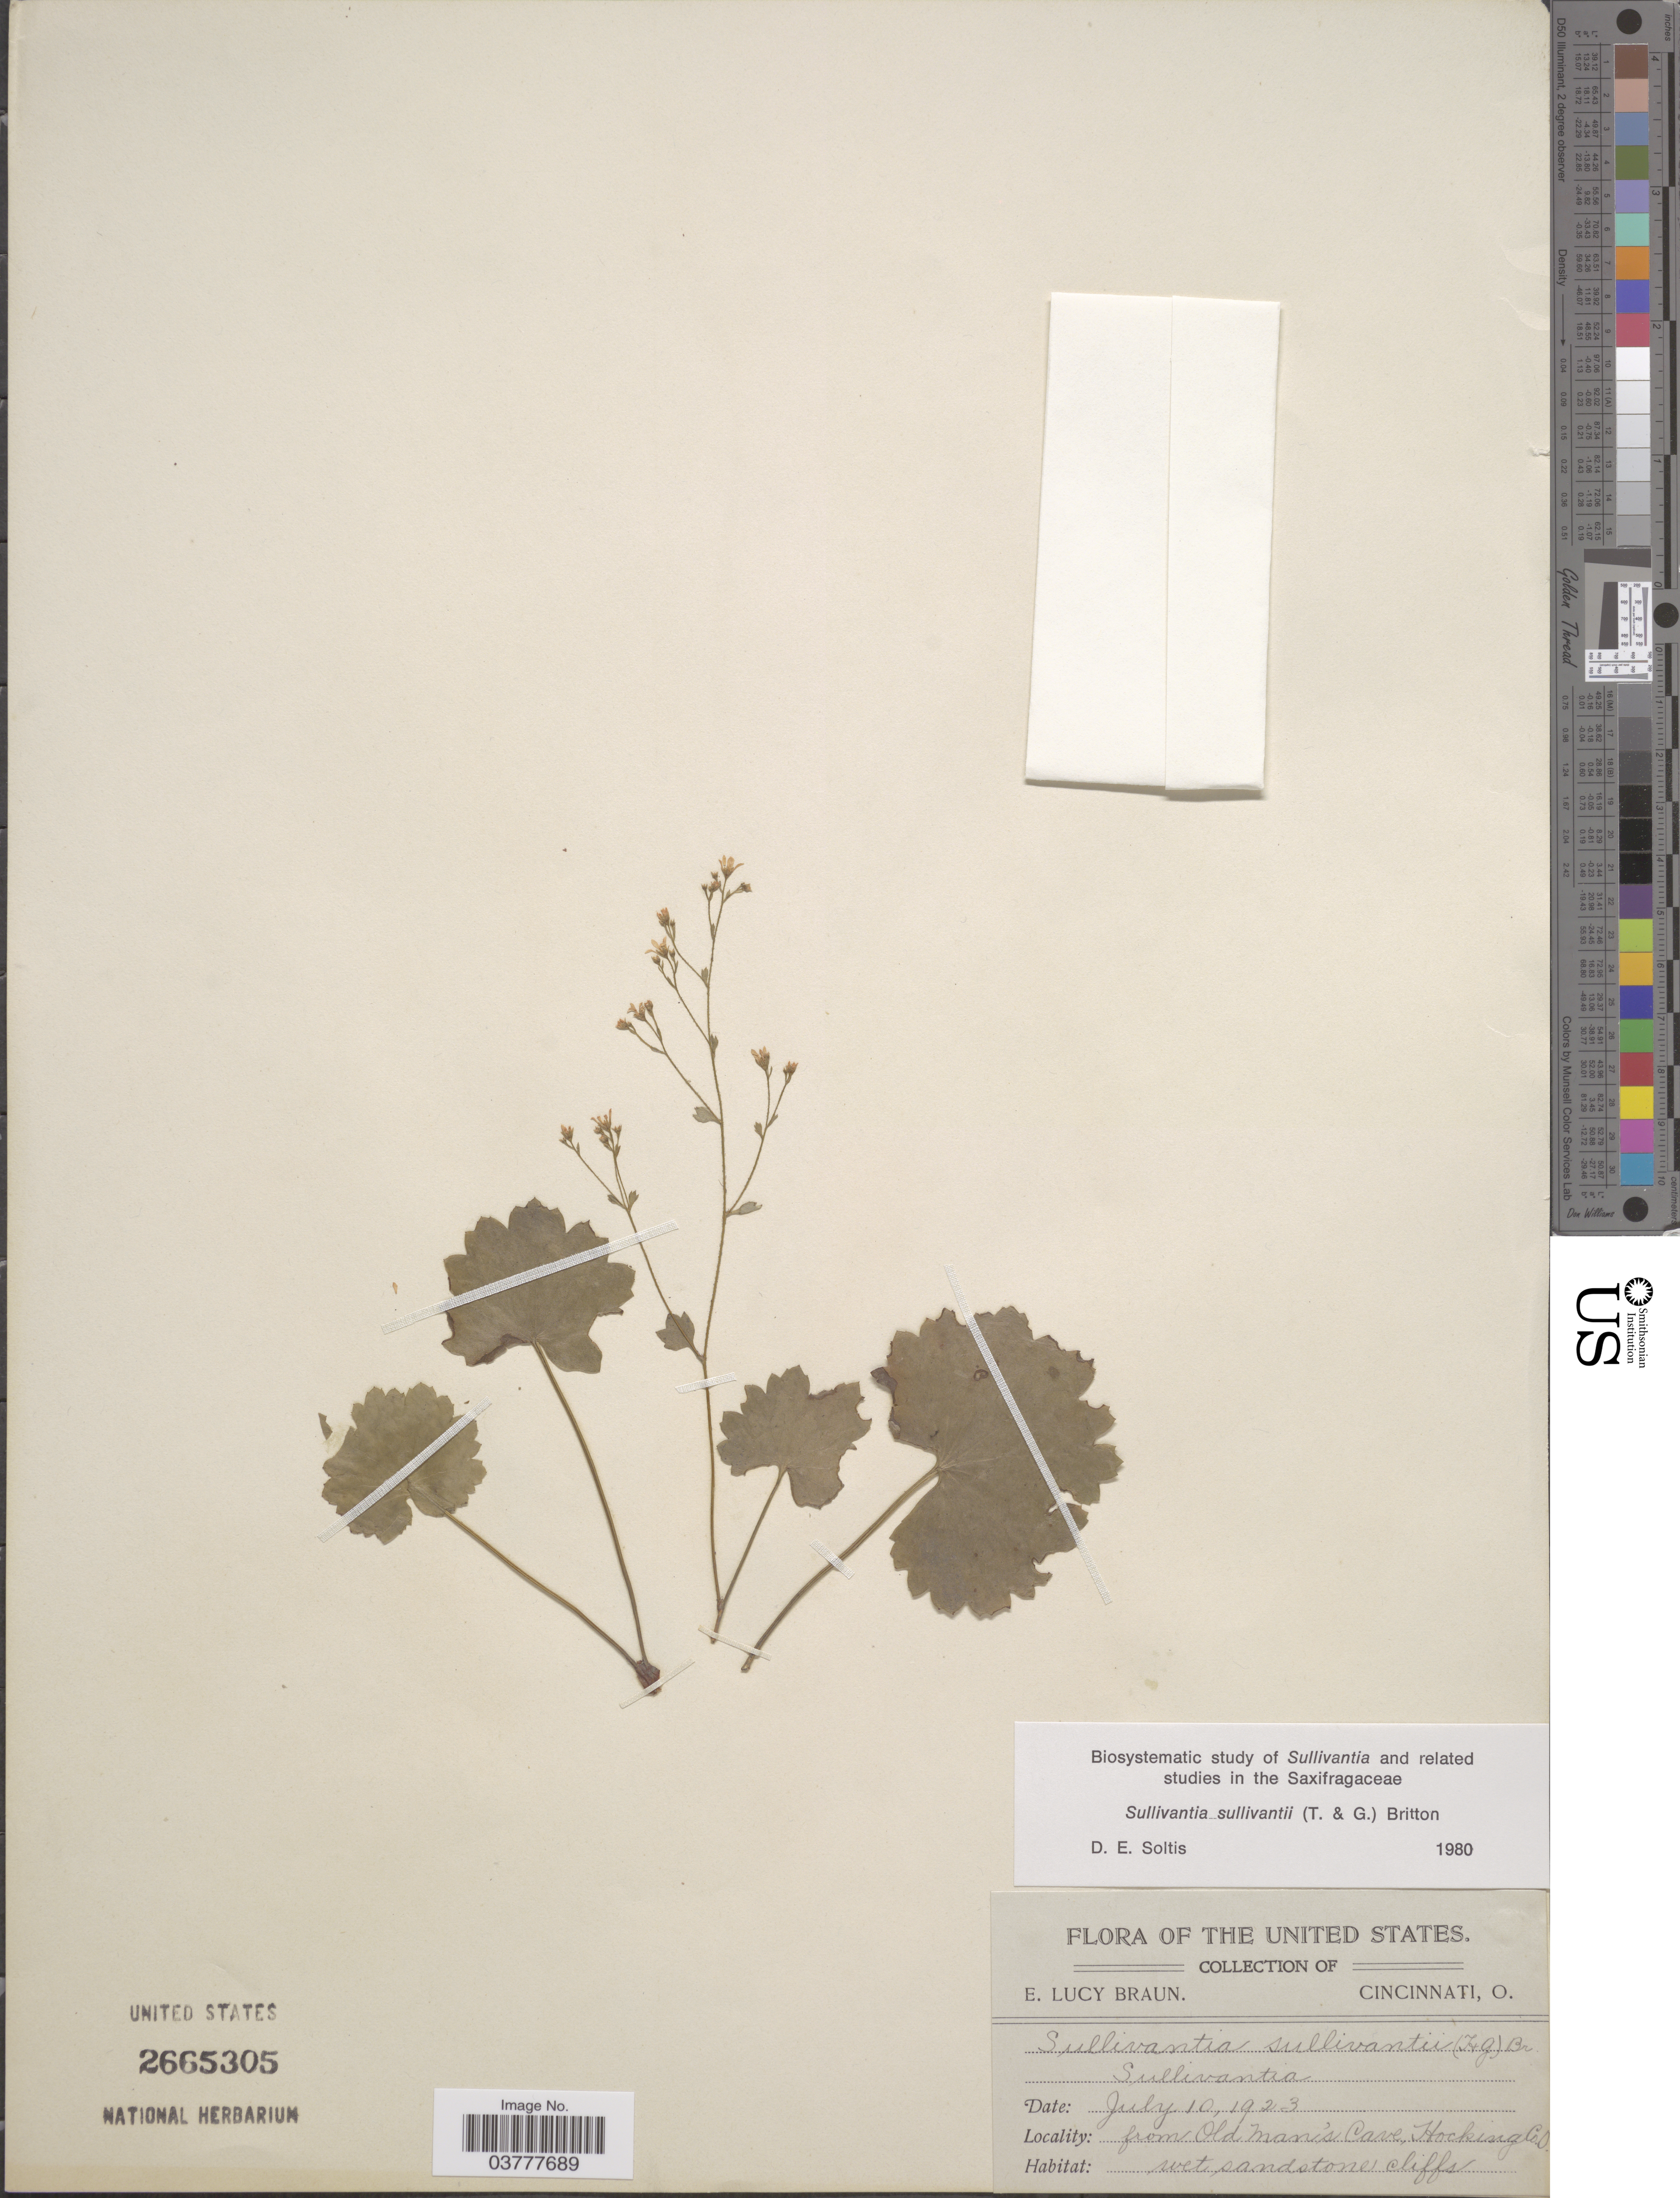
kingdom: Plantae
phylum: Tracheophyta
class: Magnoliopsida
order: Saxifragales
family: Saxifragaceae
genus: Sullivantia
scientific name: Sullivantia sullivantii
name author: (Torr. & A. Gray) Britton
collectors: E. L. Braun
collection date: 1923-07-10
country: United States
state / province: Ohio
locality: Old man's Cave, Hocking Co.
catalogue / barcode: US 2665305